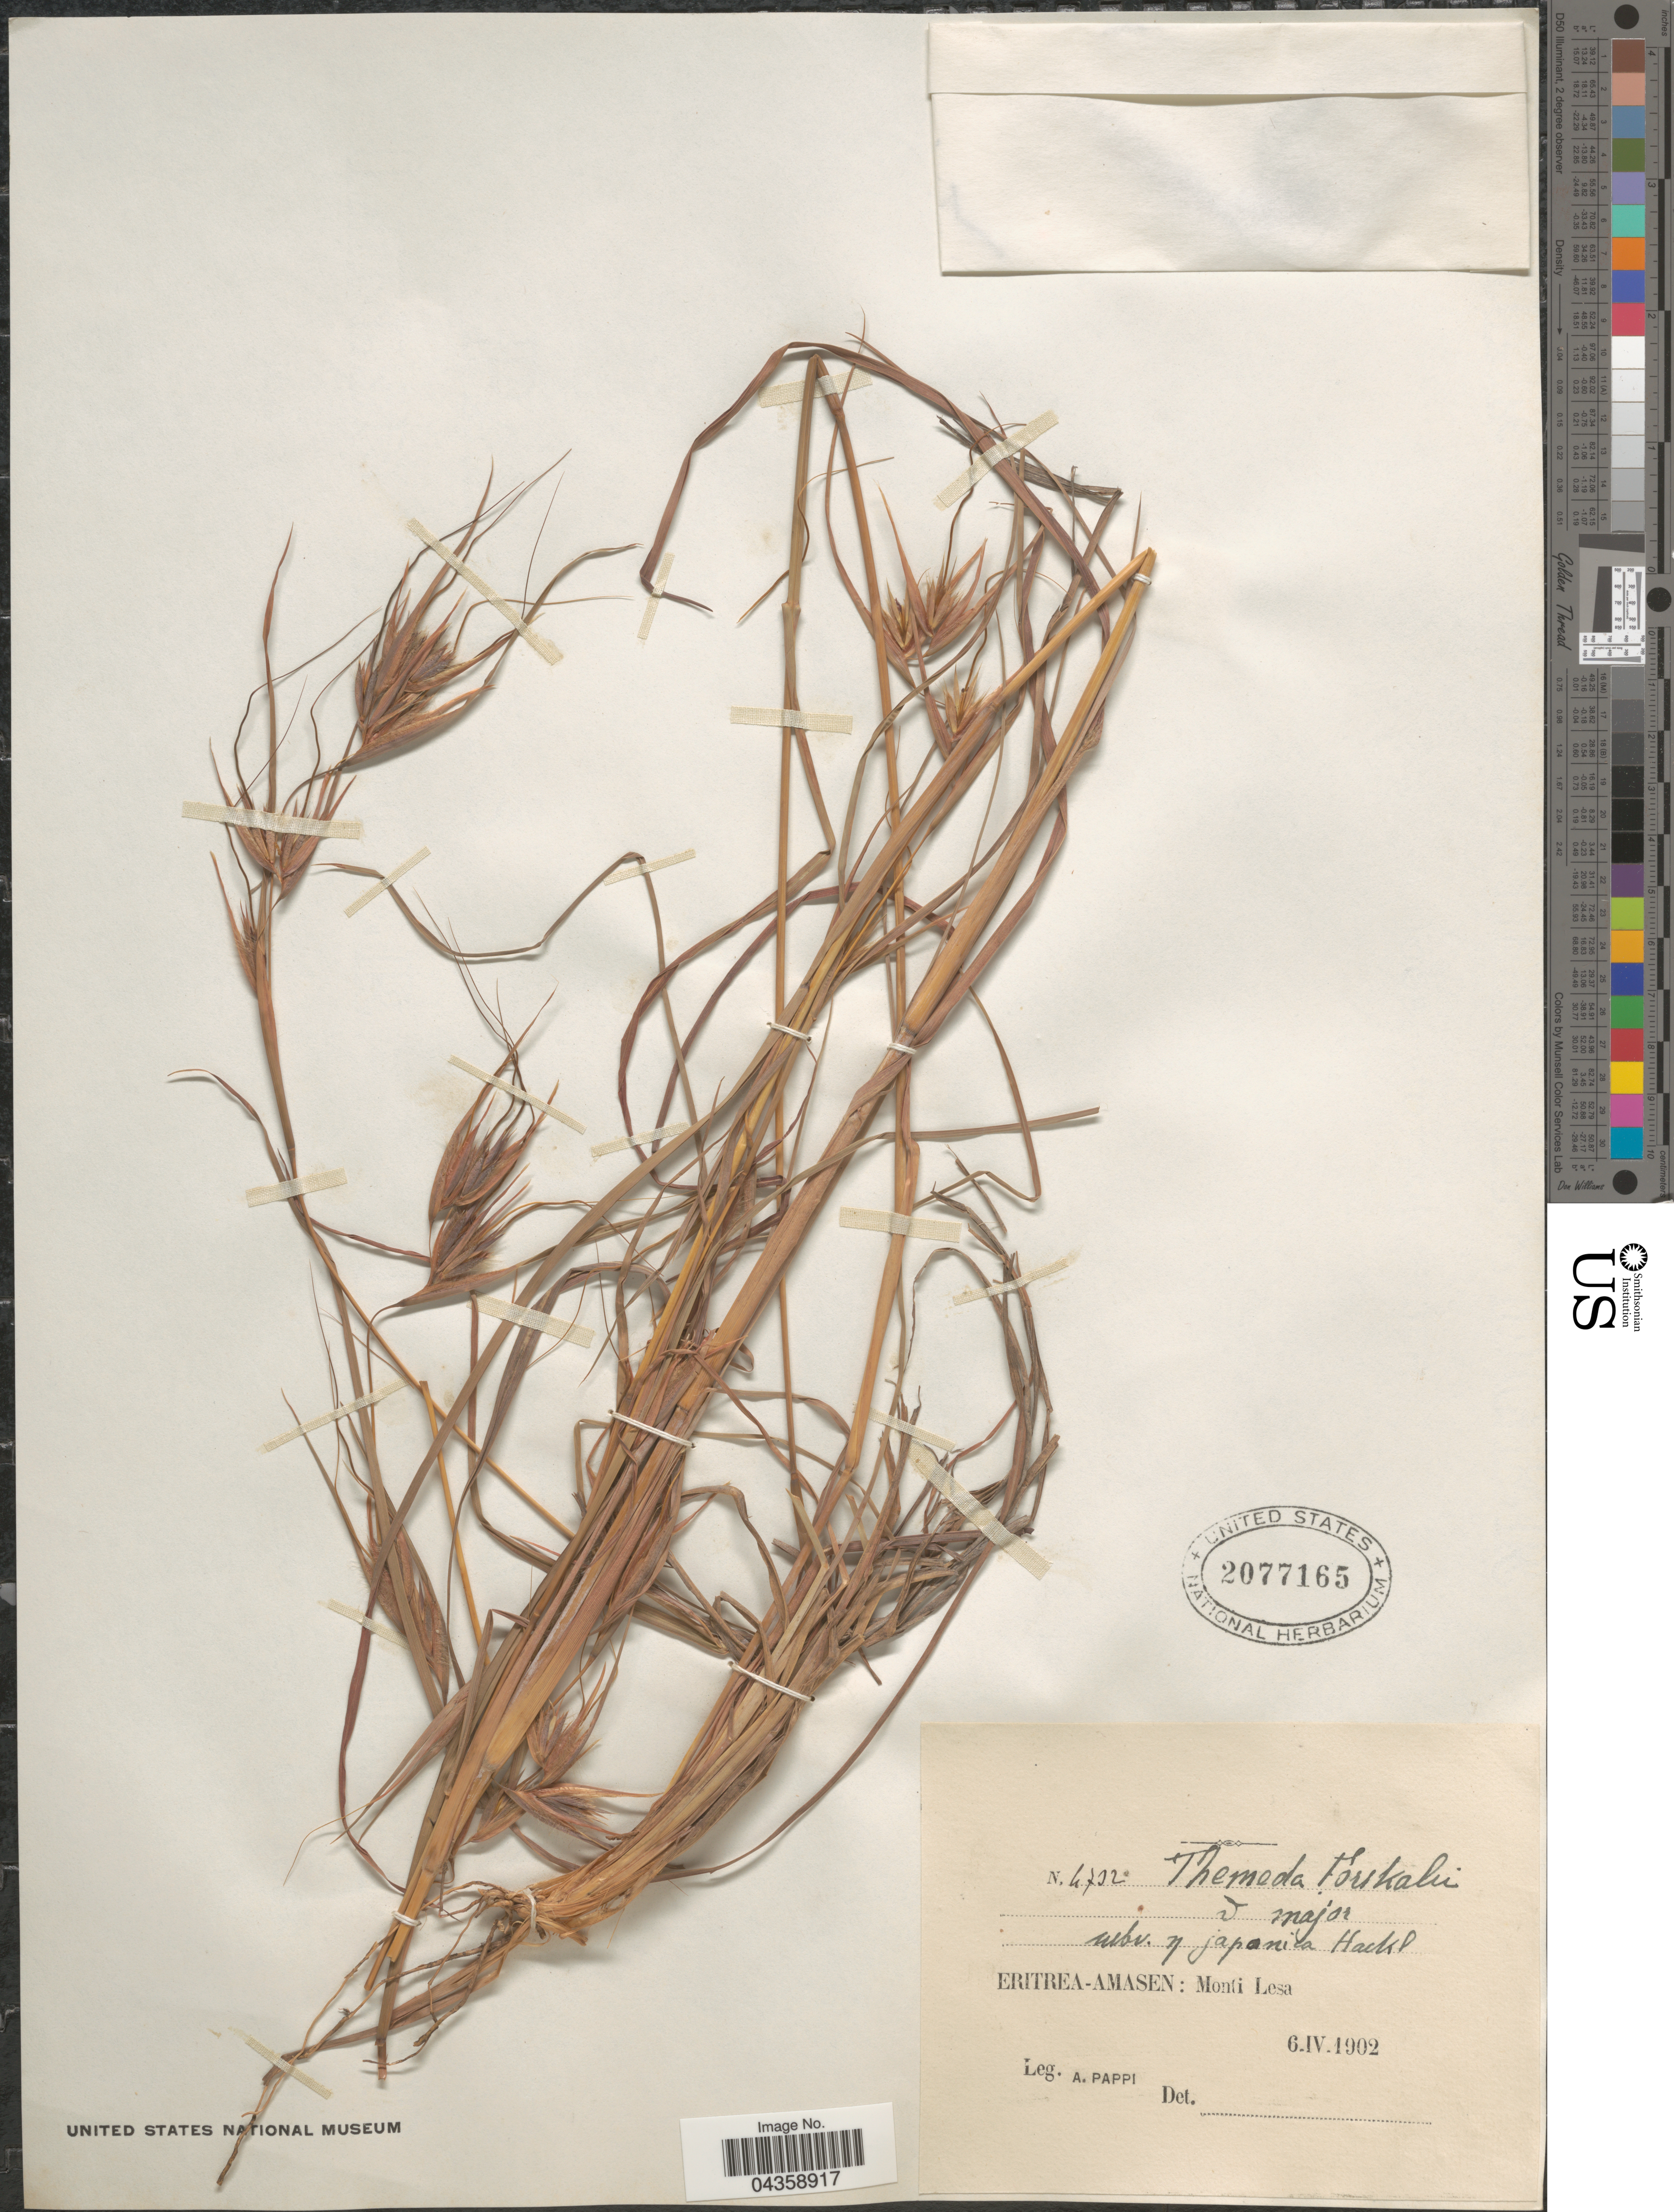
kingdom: Plantae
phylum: Tracheophyta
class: Liliopsida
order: Poales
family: Poaceae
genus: Themeda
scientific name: Themeda triandra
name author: Forssk.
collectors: A. Pappi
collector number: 4732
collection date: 1902-04-06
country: Eritrea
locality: Eritrea-Amasen: Monti Lesa.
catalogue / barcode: US 2077165